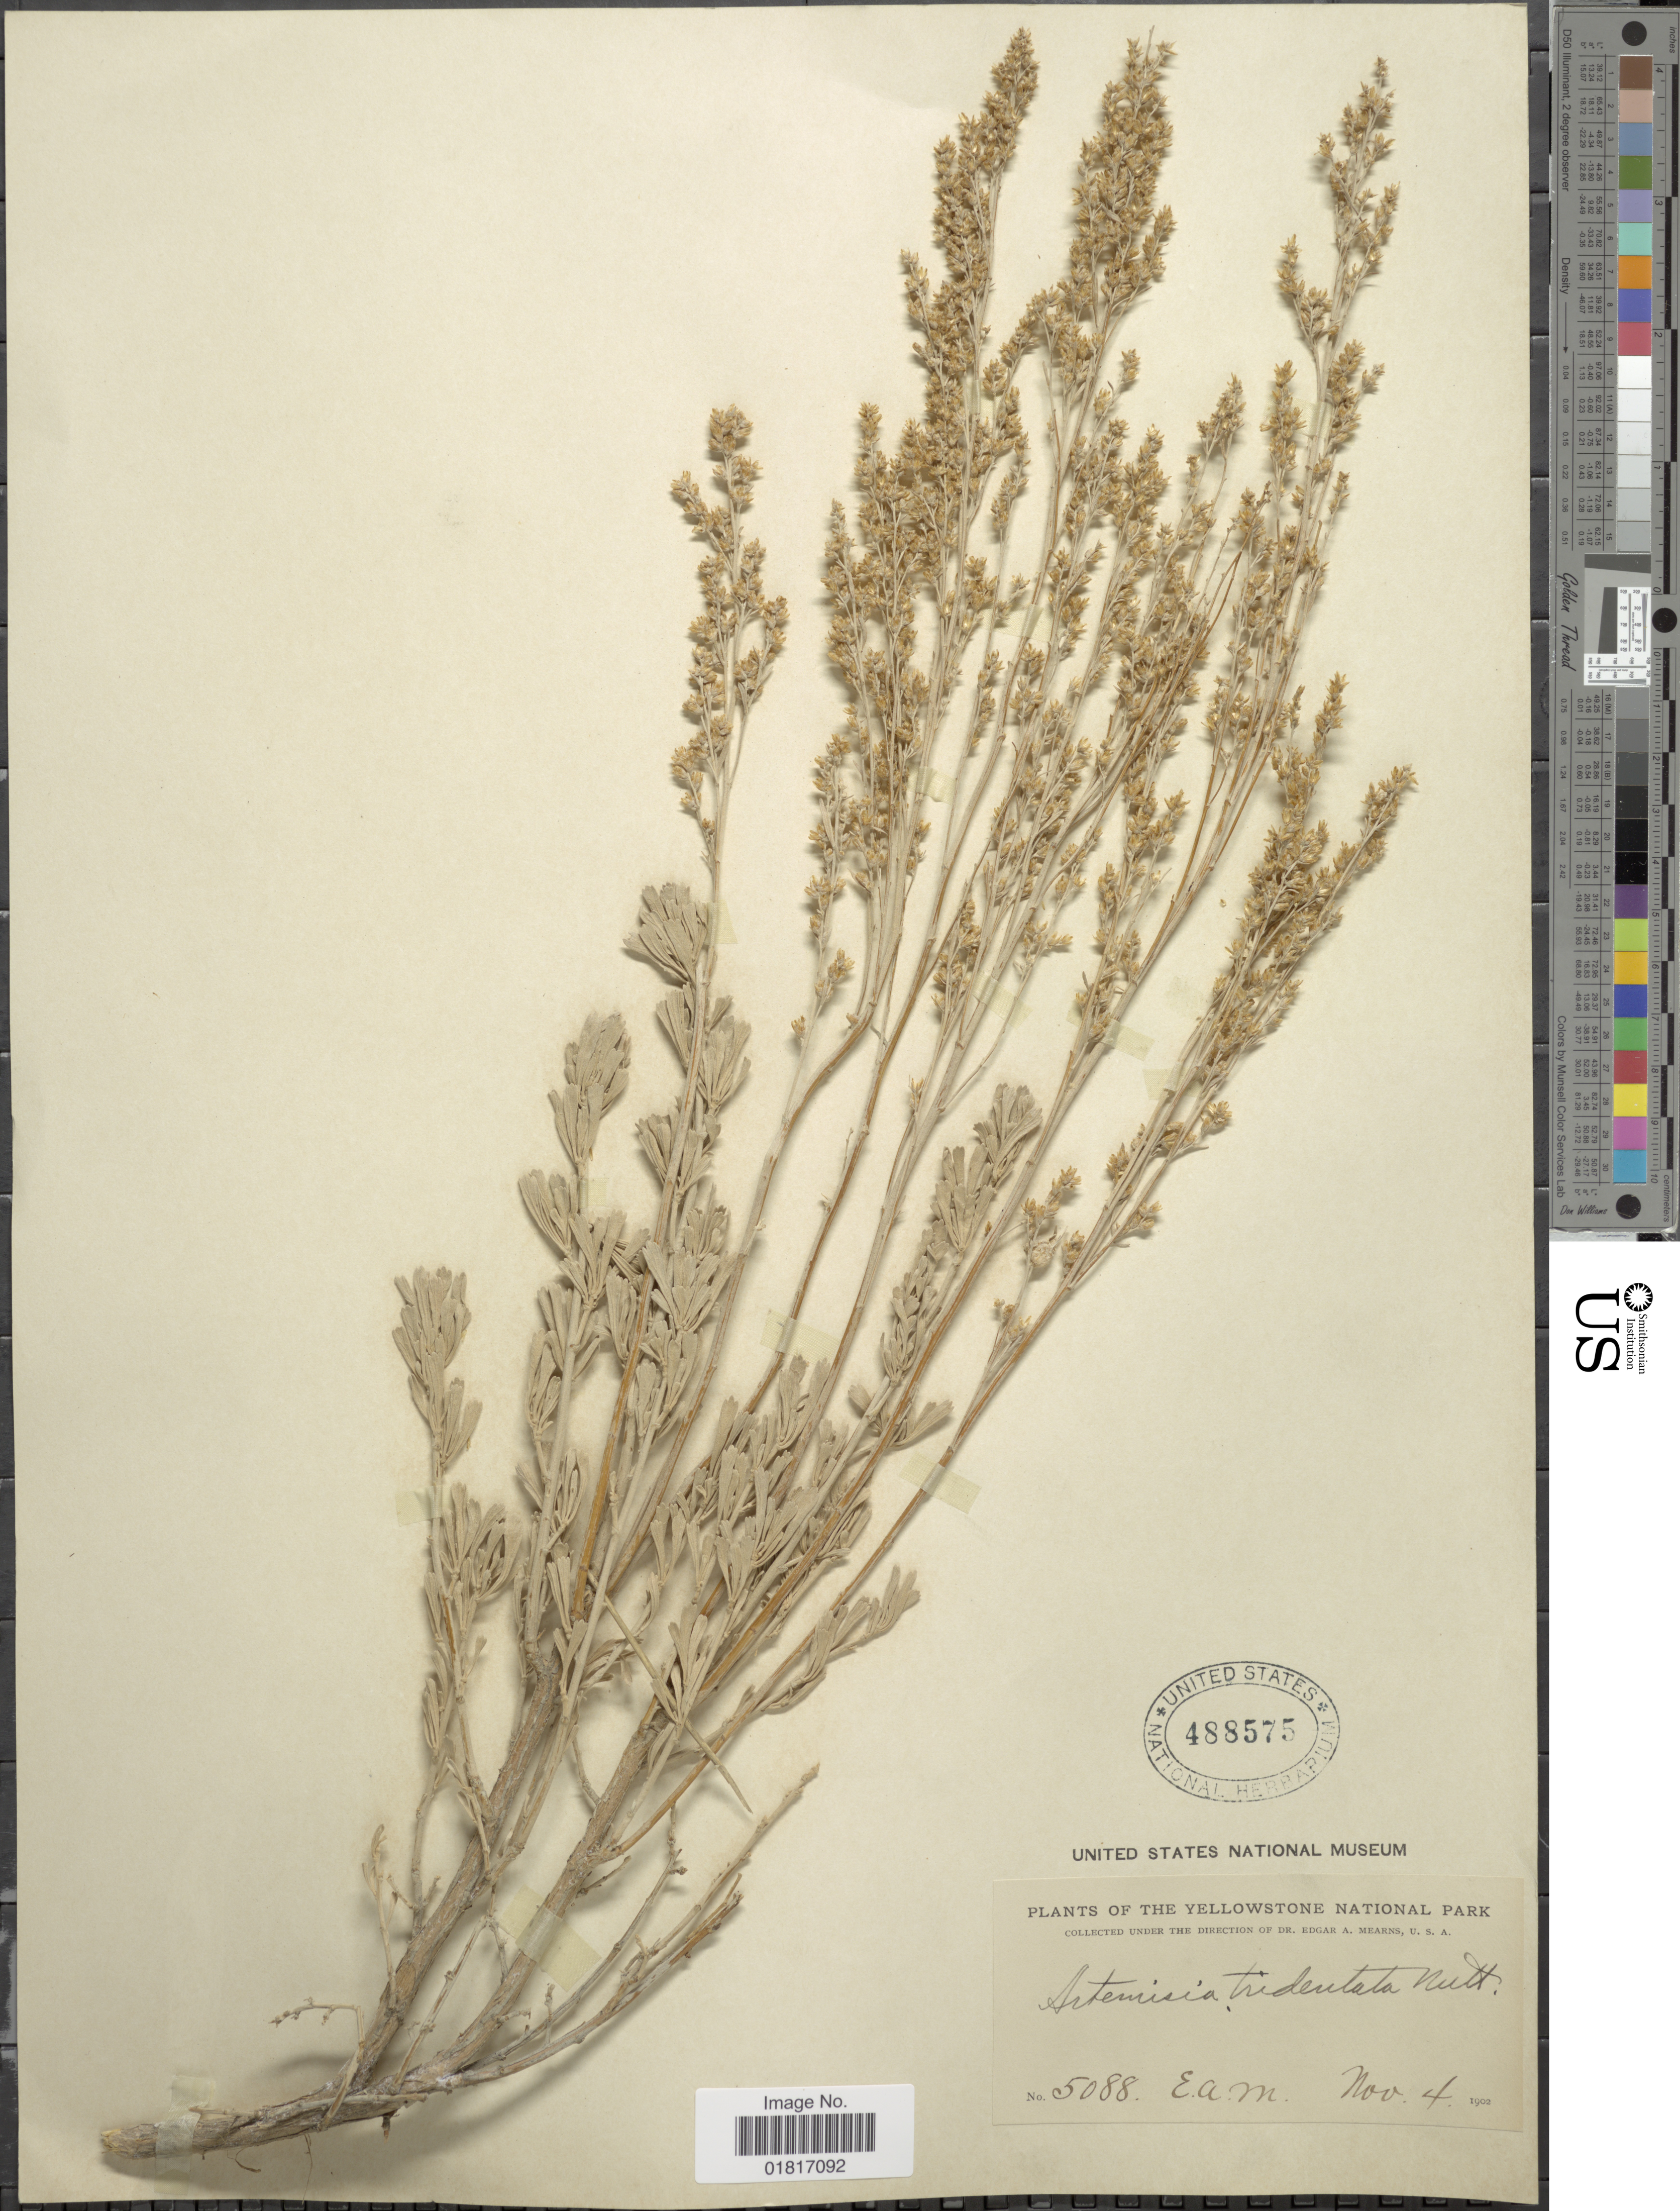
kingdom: Plantae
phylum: Tracheophyta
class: Magnoliopsida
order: Asterales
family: Asteraceae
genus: Artemisia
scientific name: Artemisia tridentata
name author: Nutt.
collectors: E. A. Mearns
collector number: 5088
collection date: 1902-11-04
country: United States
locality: The Yellowstone National Park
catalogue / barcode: US 488575